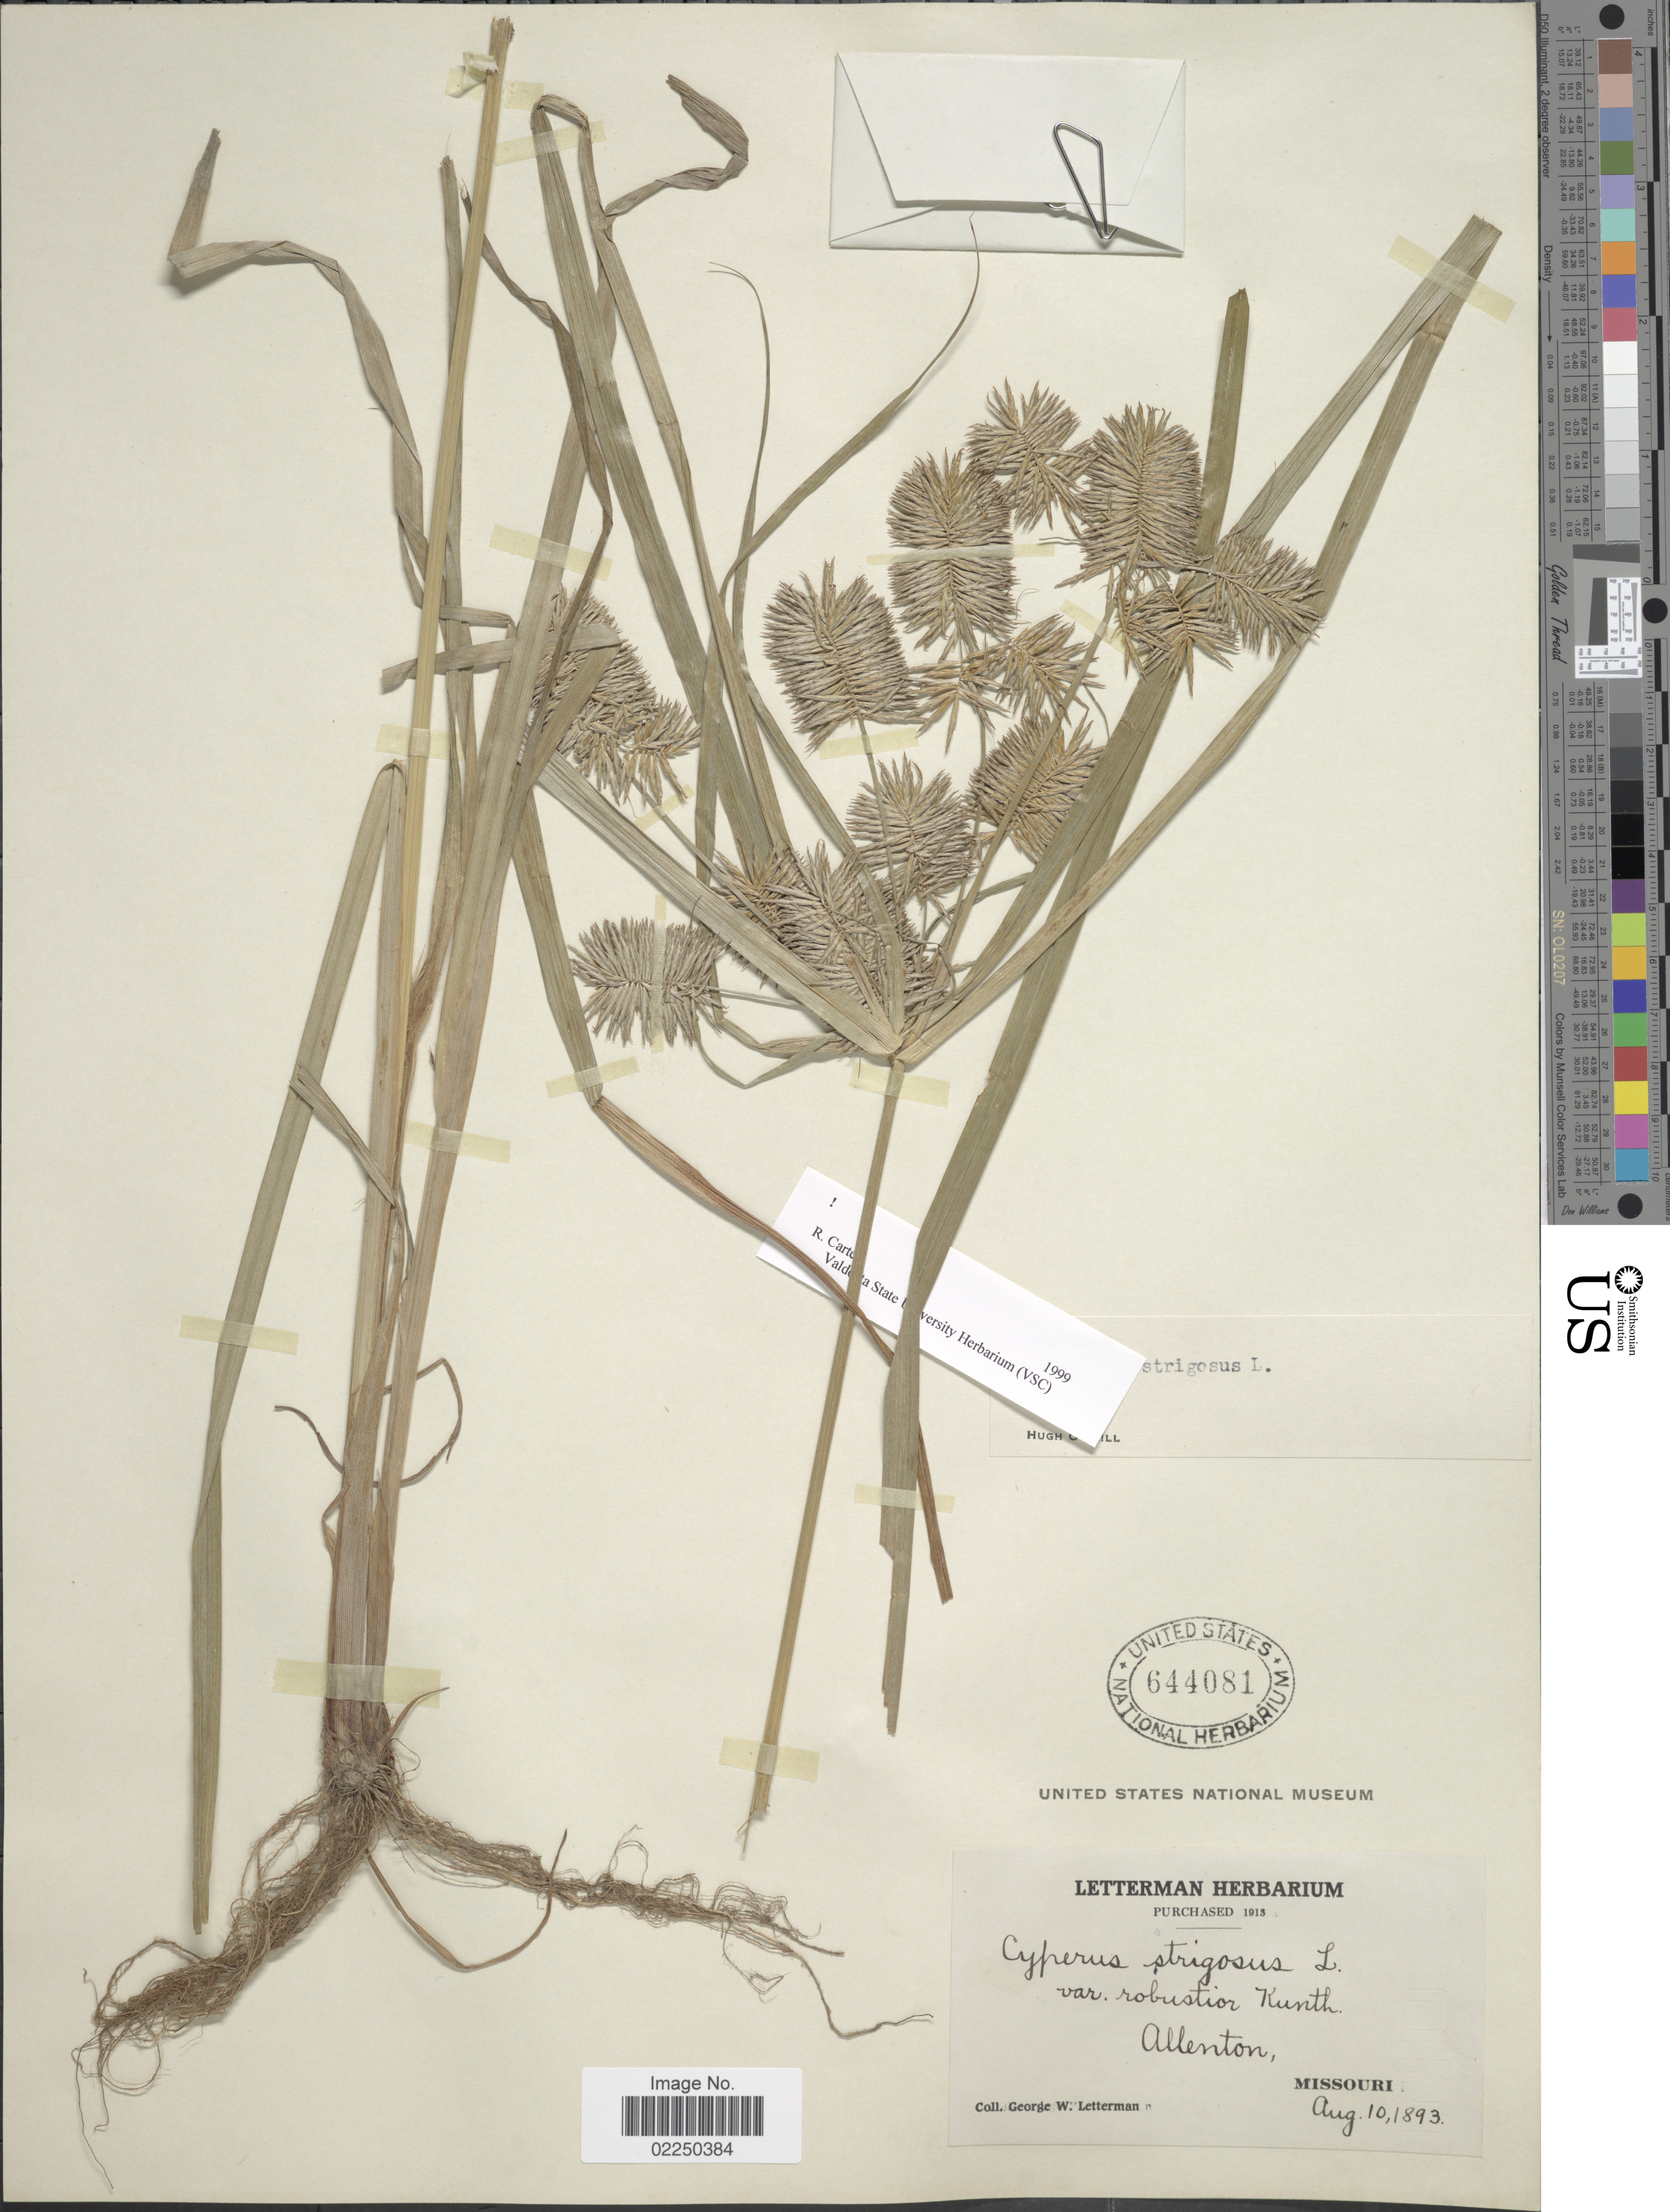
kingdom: Plantae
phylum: Tracheophyta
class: Liliopsida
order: Poales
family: Cyperaceae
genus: Cyperus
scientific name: Cyperus strigosus L.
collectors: G. W. Letterman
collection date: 1893-08-10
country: United States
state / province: Missouri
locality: Allenton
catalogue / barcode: US 644081